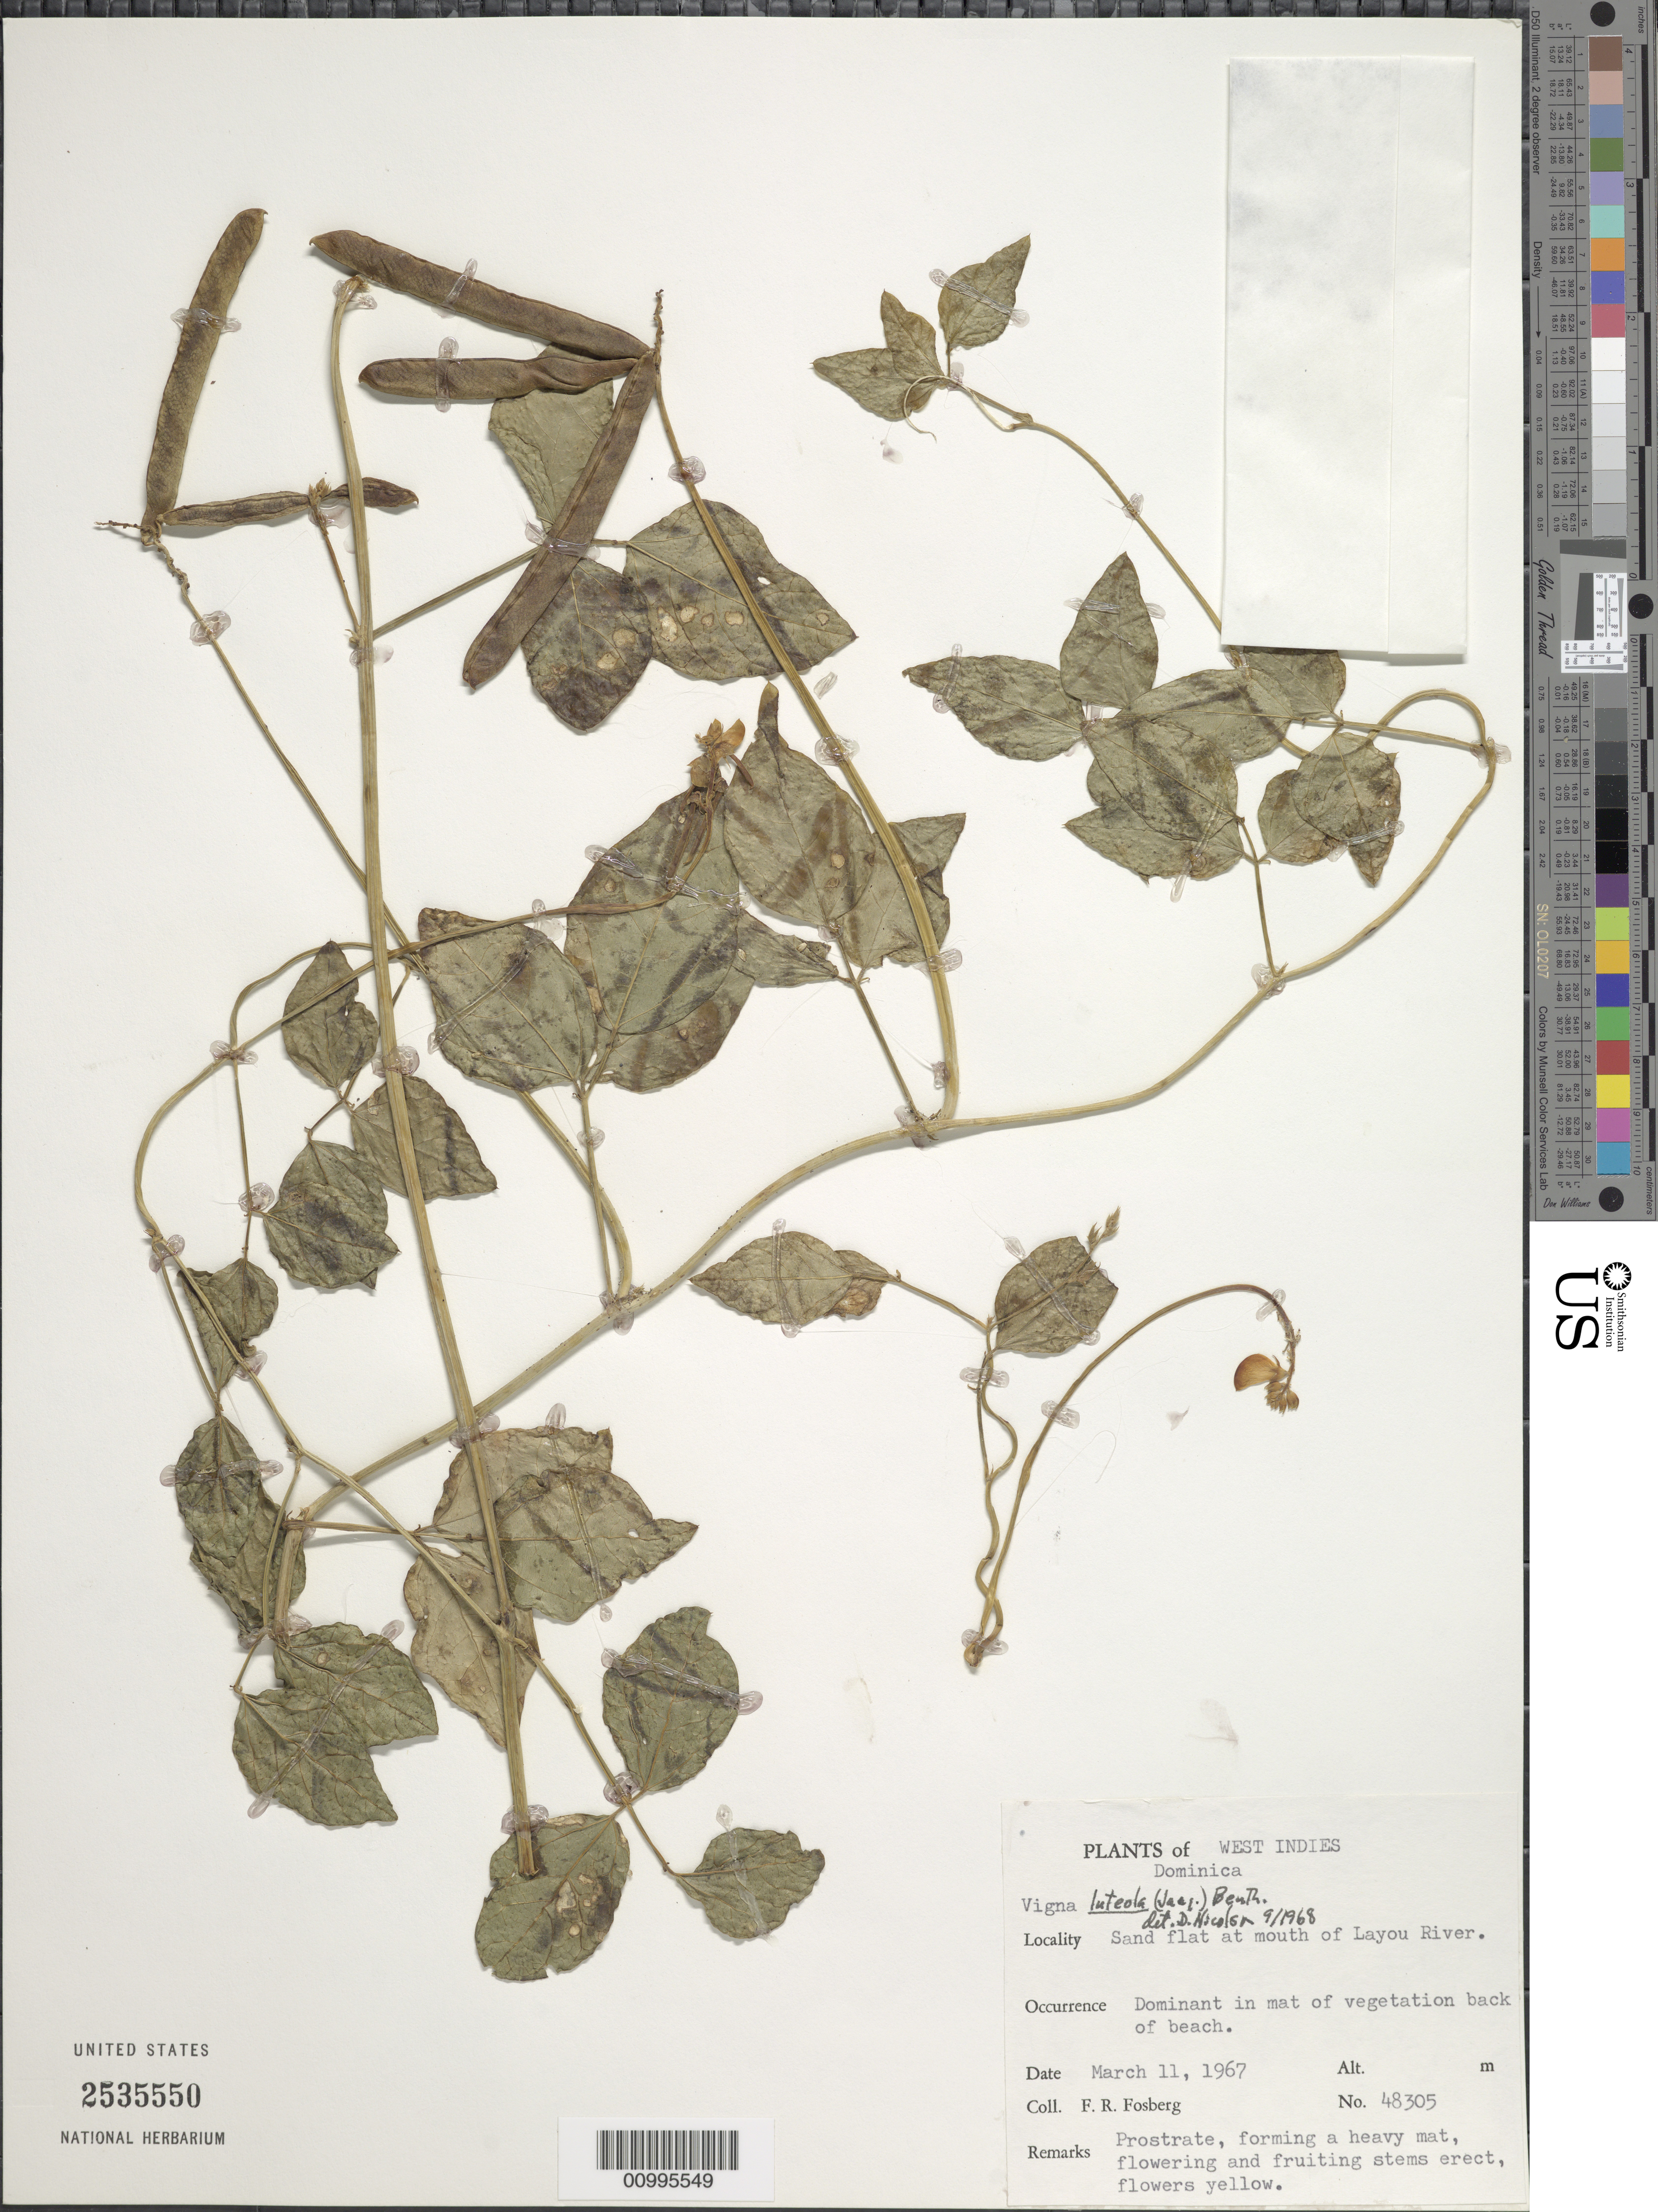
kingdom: Plantae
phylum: Tracheophyta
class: Magnoliopsida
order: Fabales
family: Fabaceae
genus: Vigna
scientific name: Vigna luteola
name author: (Jacq.) Benth.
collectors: F. R. Fosberg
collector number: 48305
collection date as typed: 11 Mar 1967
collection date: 1967-03-11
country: Dominica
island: Dominica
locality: Sand flat at mouth of Layou River.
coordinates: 0 N, 0 E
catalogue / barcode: US 2535550